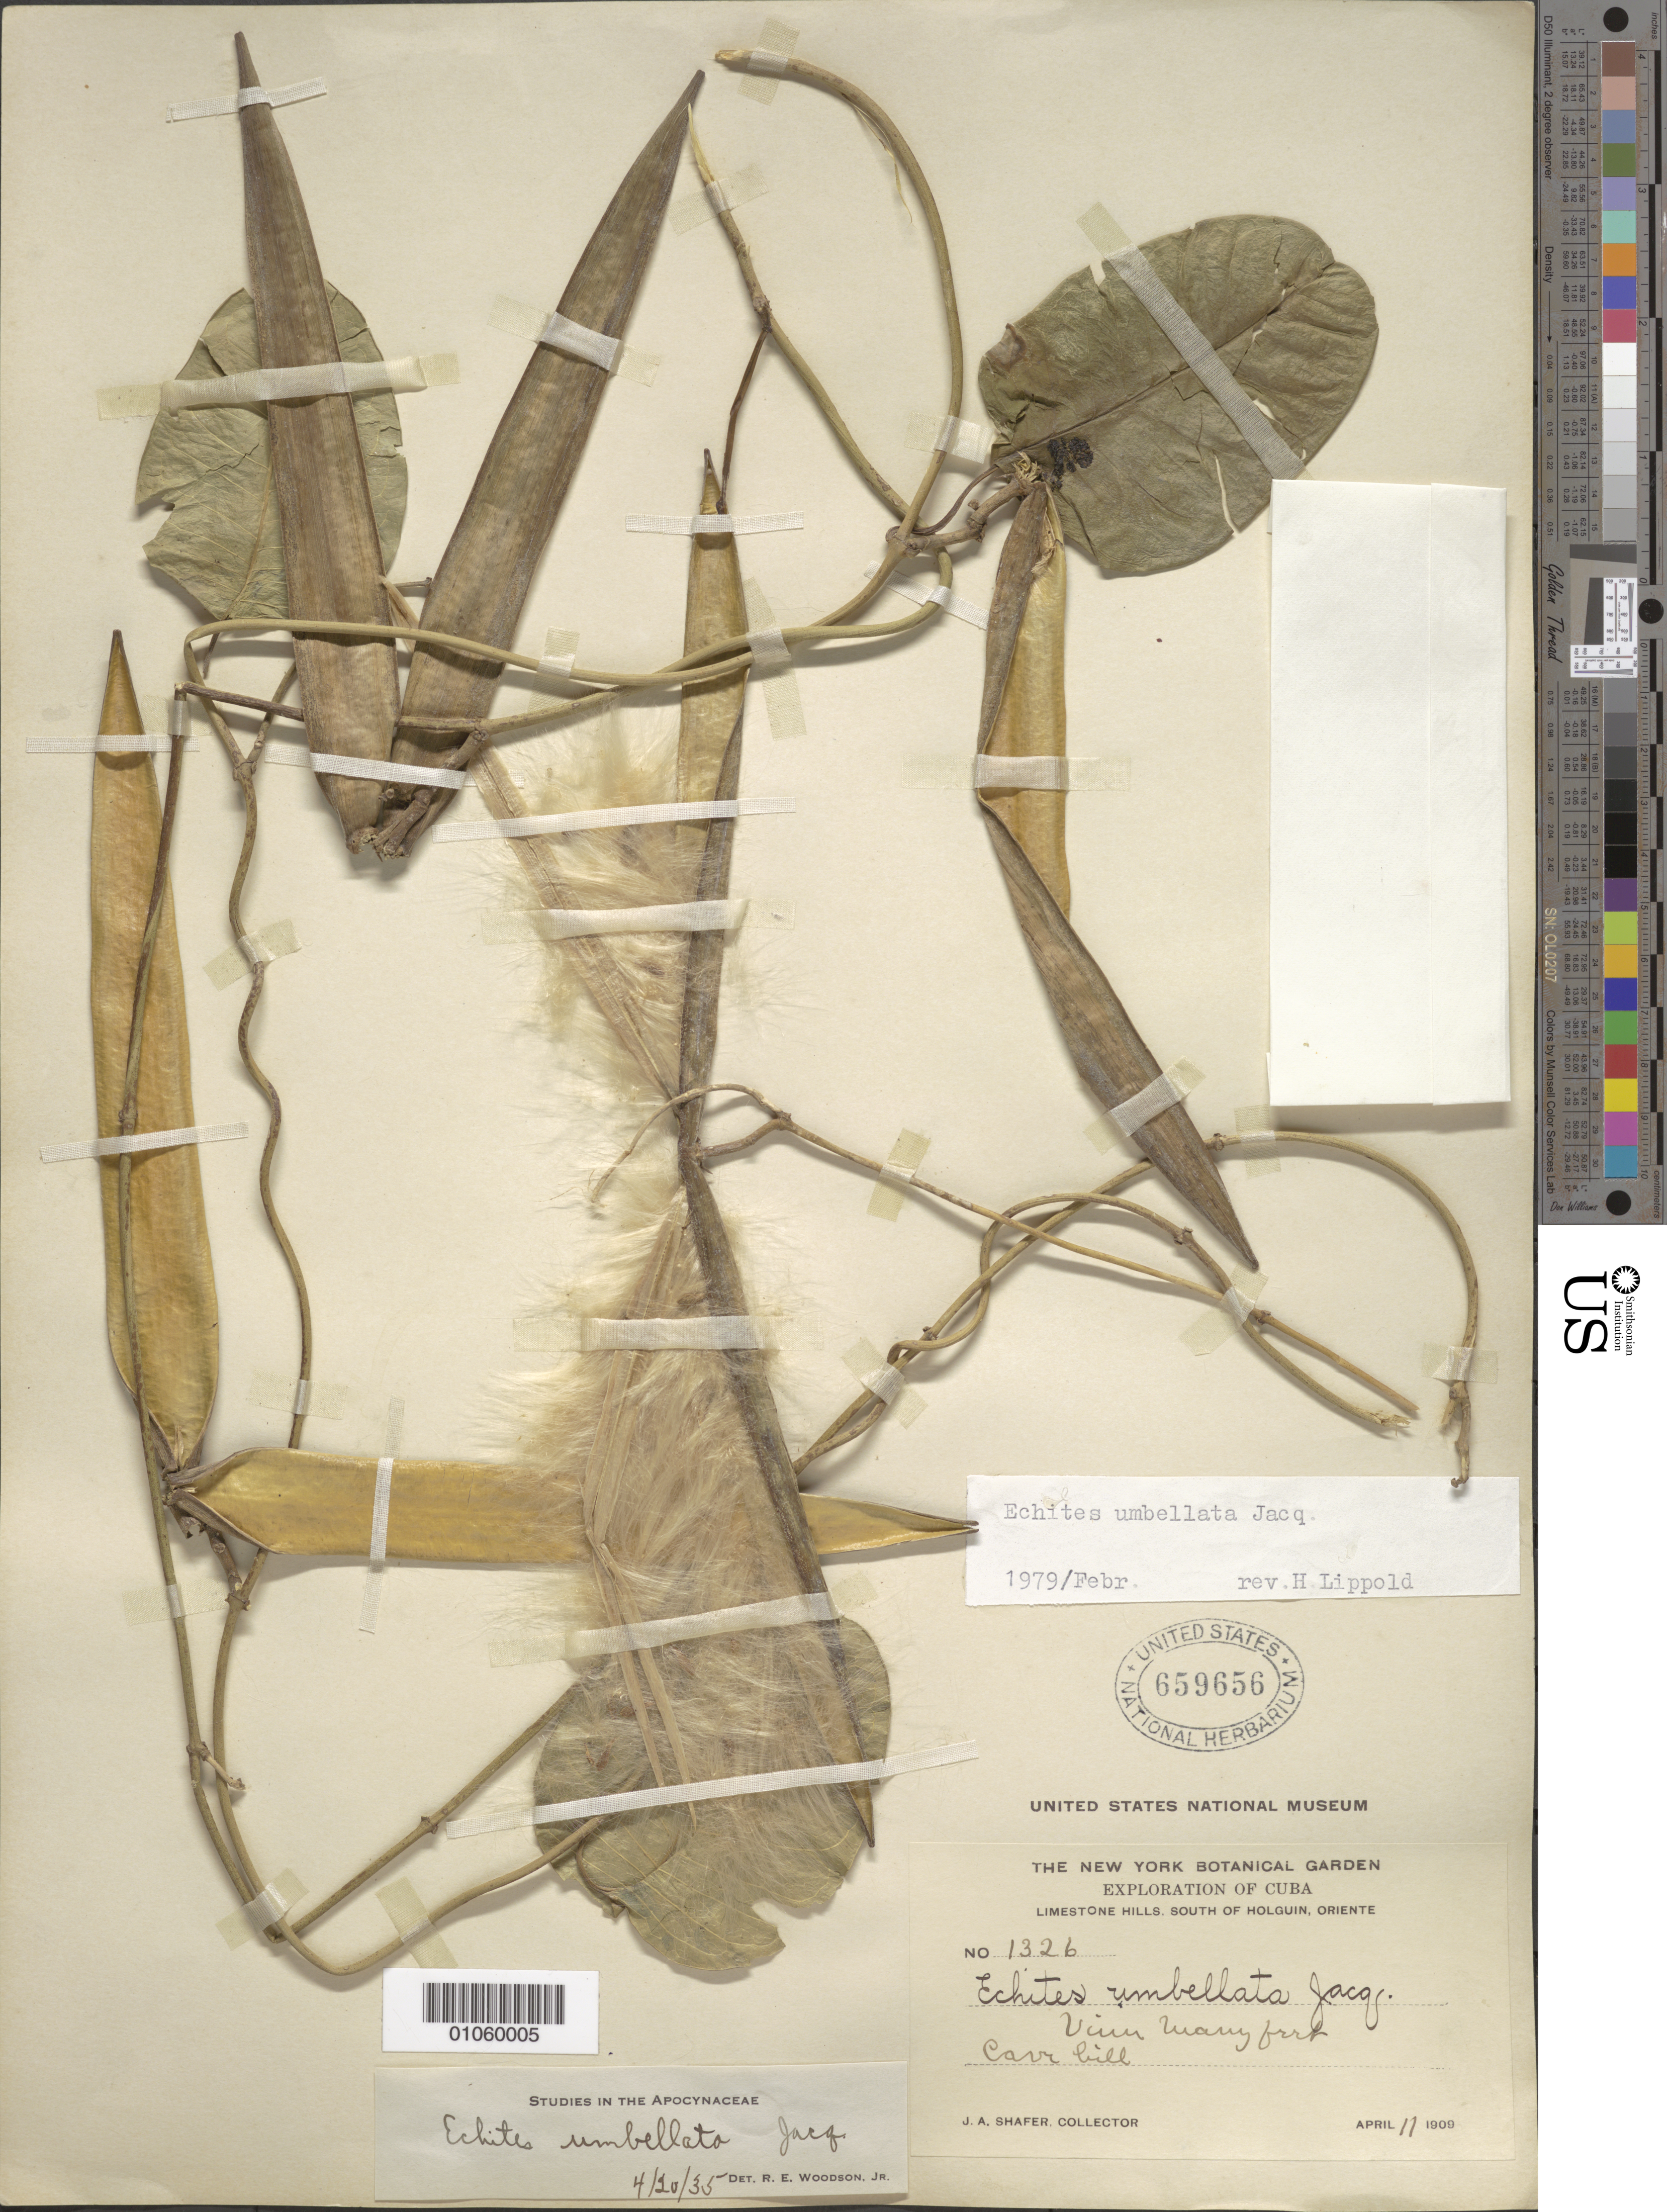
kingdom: Plantae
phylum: Tracheophyta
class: Magnoliopsida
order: Gentianales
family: Apocynaceae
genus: Echites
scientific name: Echites umbellatus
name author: Jacq.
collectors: J. A. Shafer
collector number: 1326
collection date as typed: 11 Apr 1909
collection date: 1909-04-11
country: Cuba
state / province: Holguín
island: Cuba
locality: Cave hill, south of Holguin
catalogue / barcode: US 659659